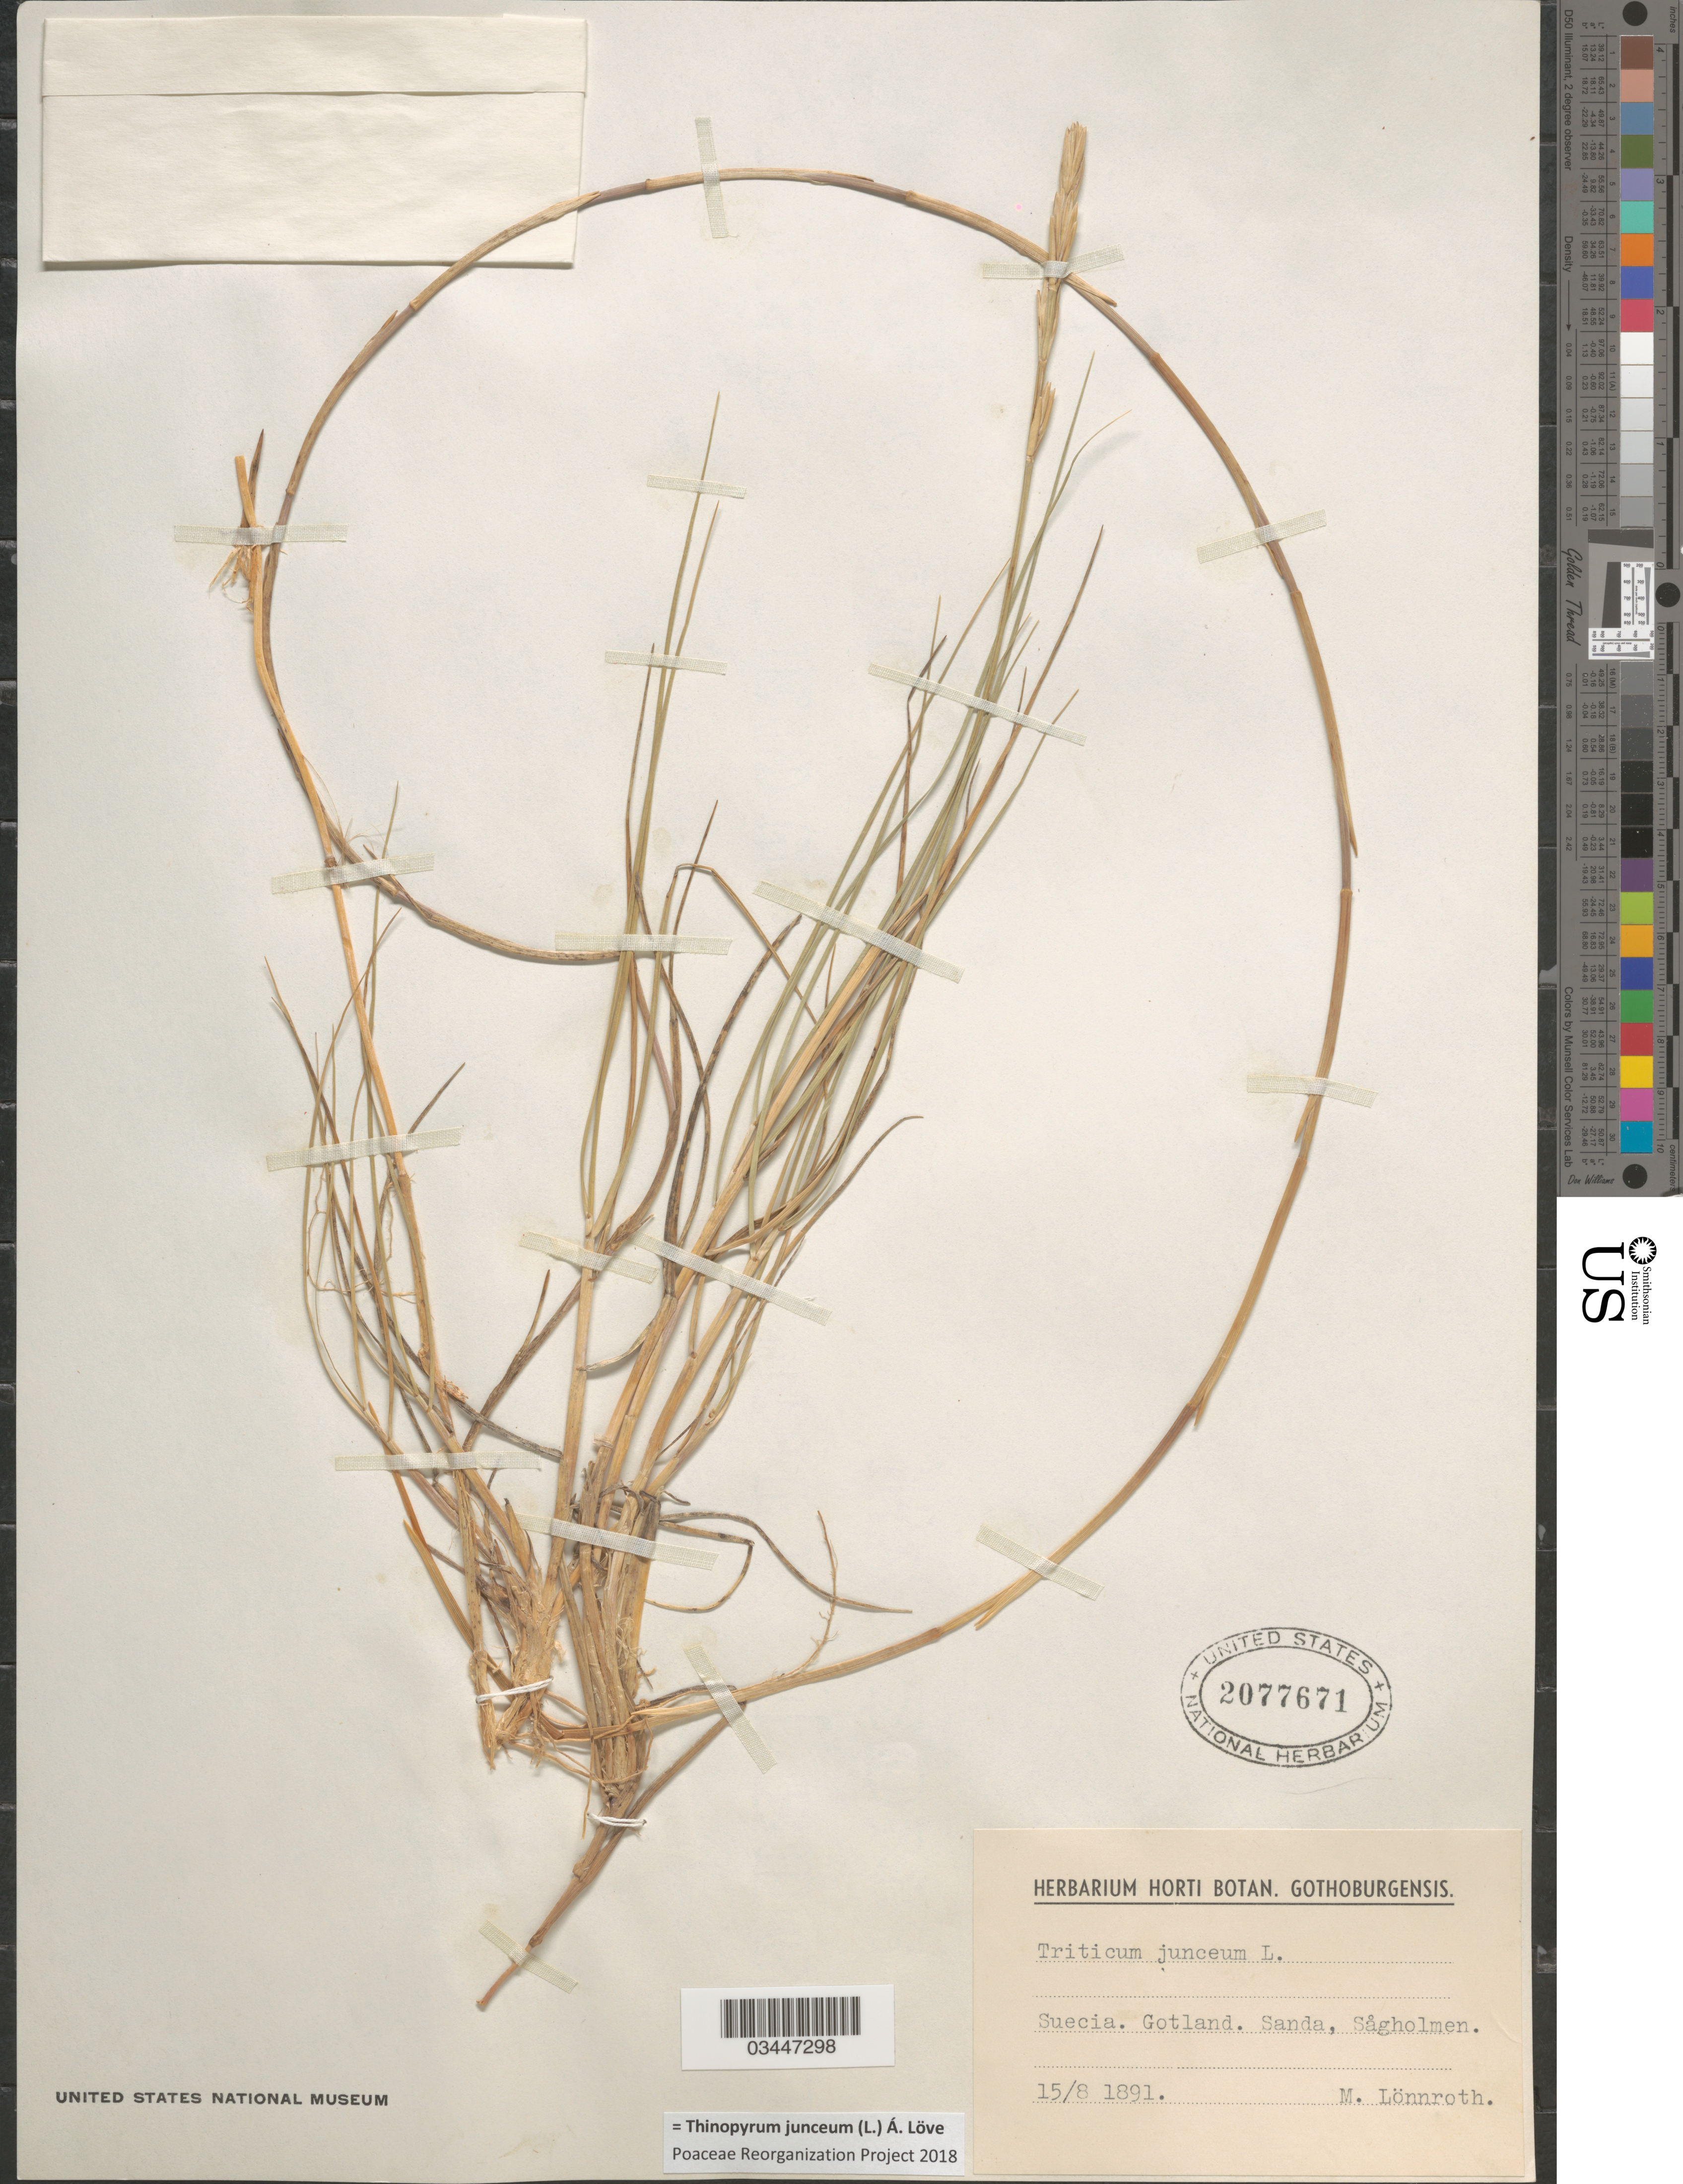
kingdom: Plantae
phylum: Tracheophyta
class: Liliopsida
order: Poales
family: Poaceae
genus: Thinopyrum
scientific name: Thinopyrum junceum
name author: (L.) Á. Löve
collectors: M. Lönnroth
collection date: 1891-08-15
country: Sweden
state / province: Gotland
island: Gotland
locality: Suecia. Gotland. Sanda, Sågholmen.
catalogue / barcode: US 2077671